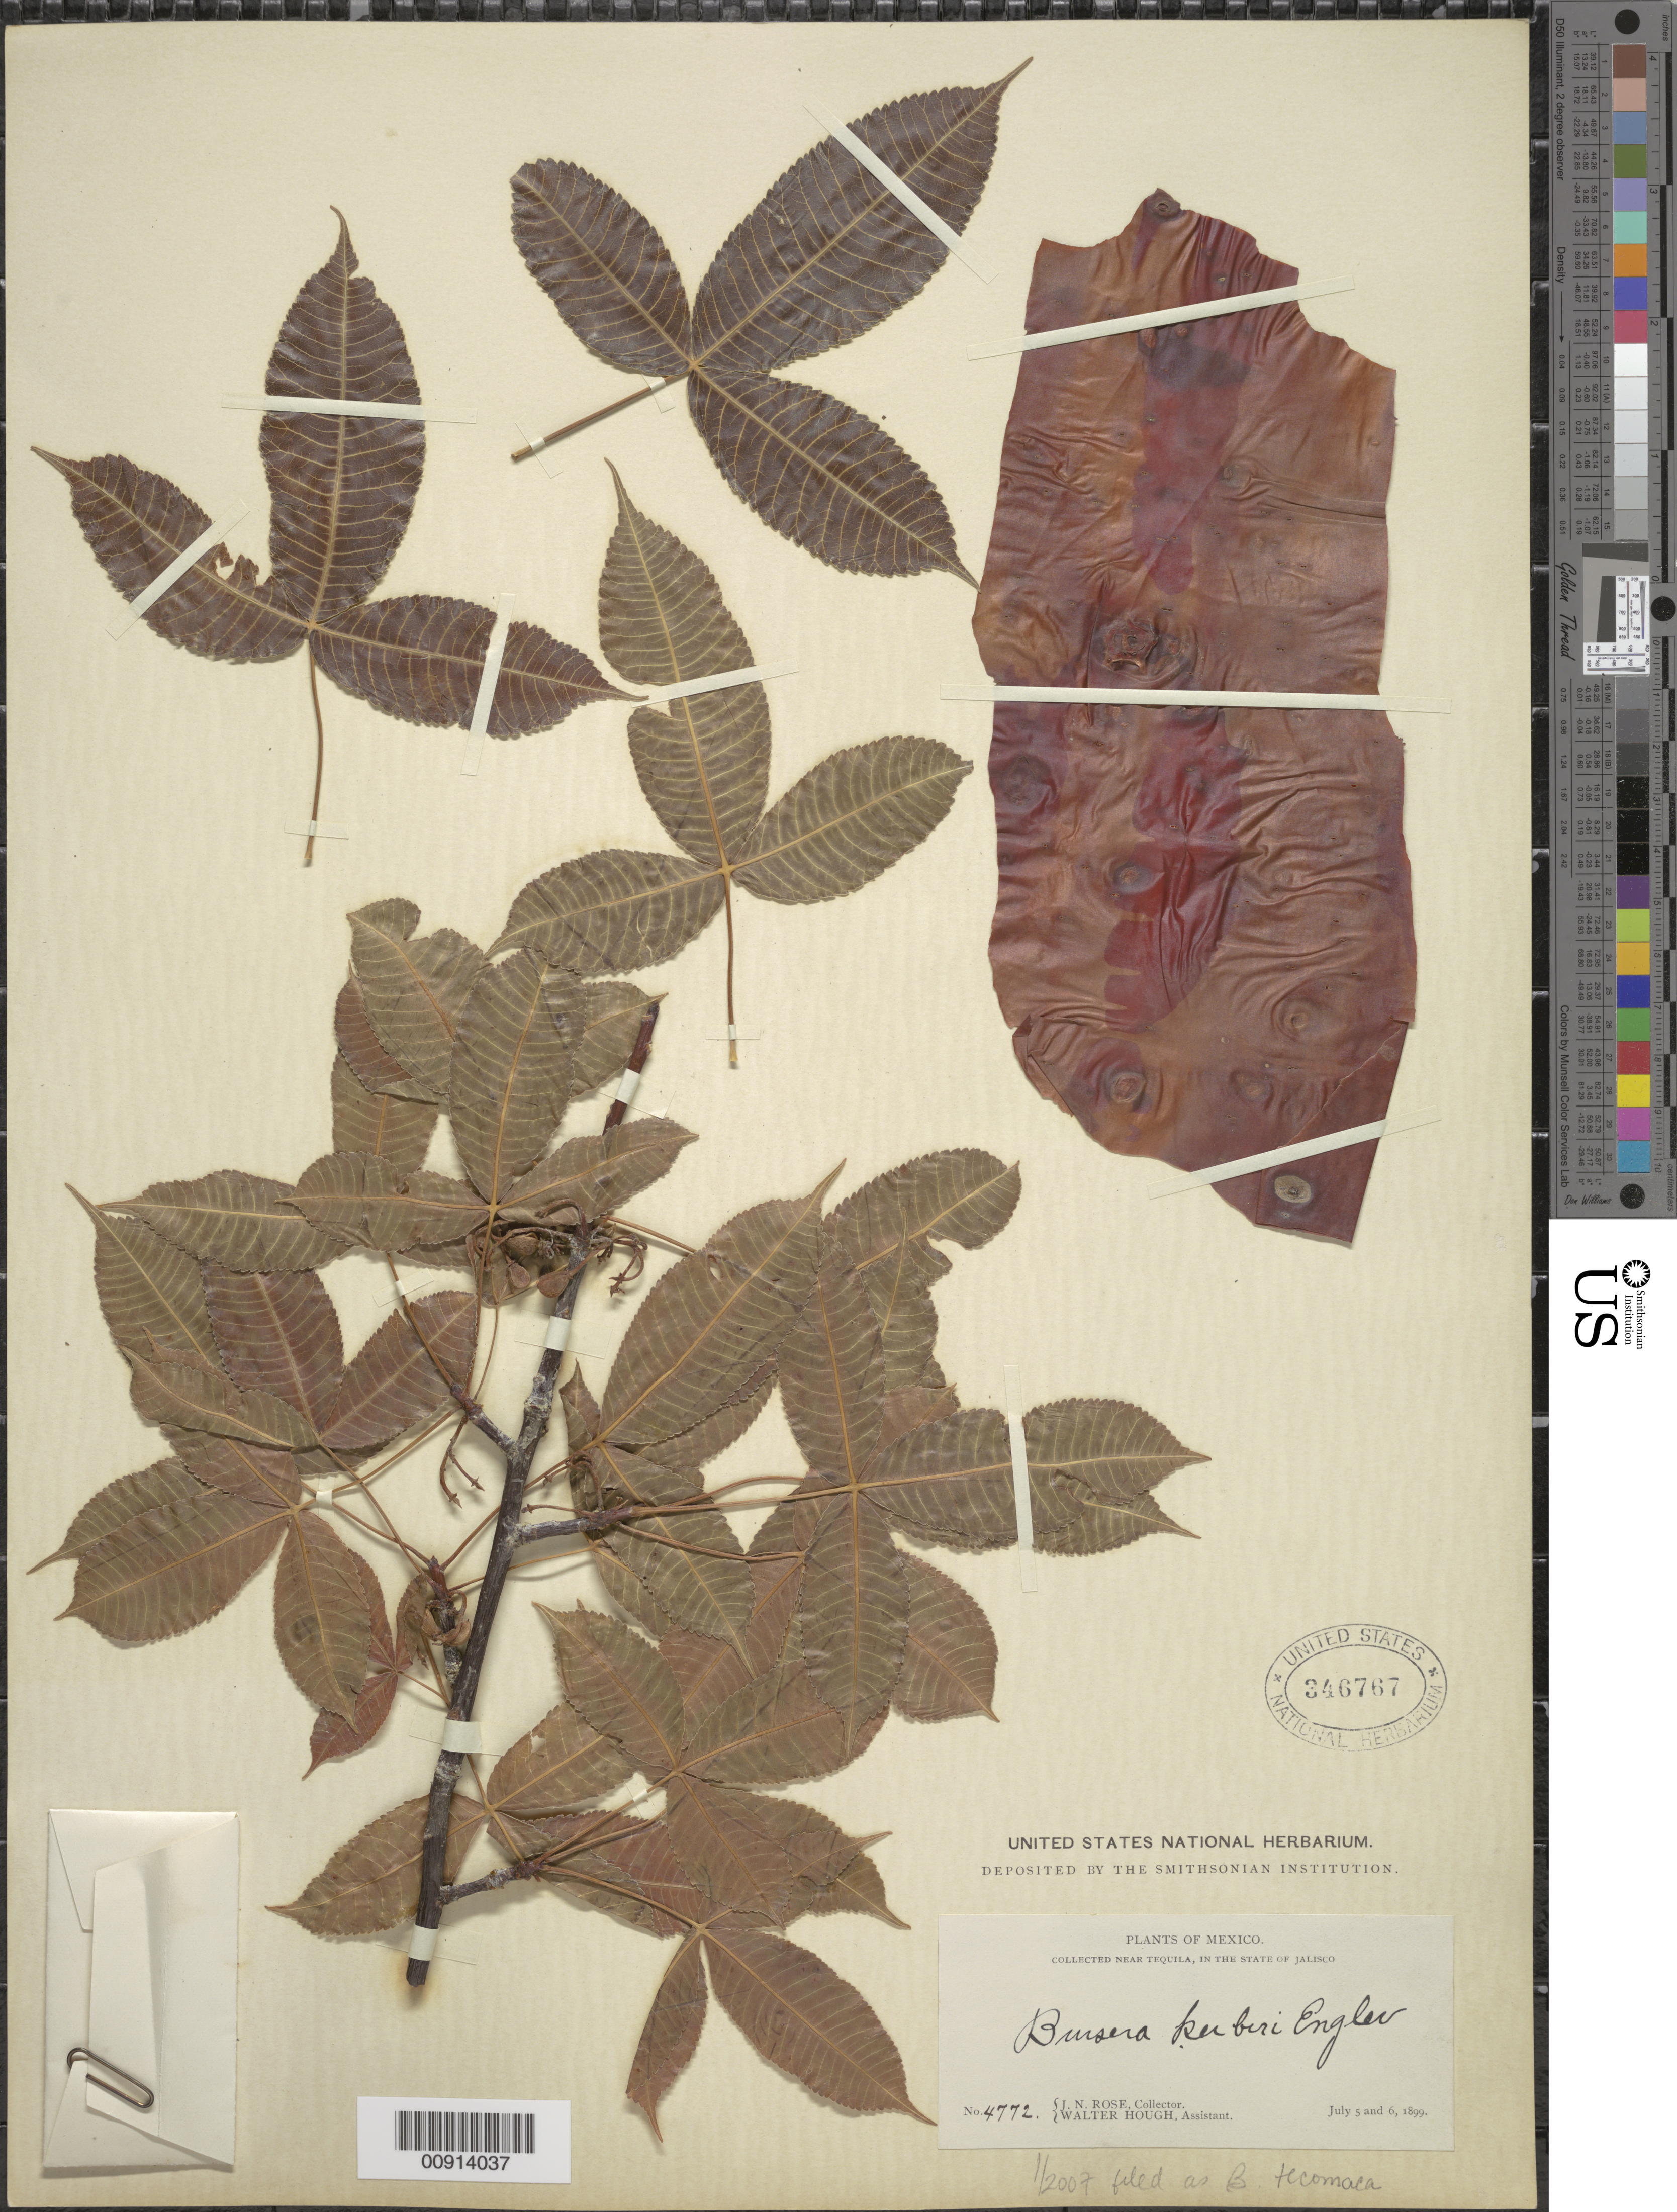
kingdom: Plantae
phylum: Tracheophyta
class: Magnoliopsida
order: Sapindales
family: Burseraceae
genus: Bursera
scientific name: Bursera tecomaca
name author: (Sessé & Moc. ex DC.) Standl.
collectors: J. N. Rose & W. Hough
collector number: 4772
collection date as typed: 05 Jul 1899 to 06 Jul 1899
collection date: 1899-07-05/1899-07-06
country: Mexico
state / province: Jalisco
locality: Near Tequila, State of Jalisco.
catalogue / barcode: US 346767